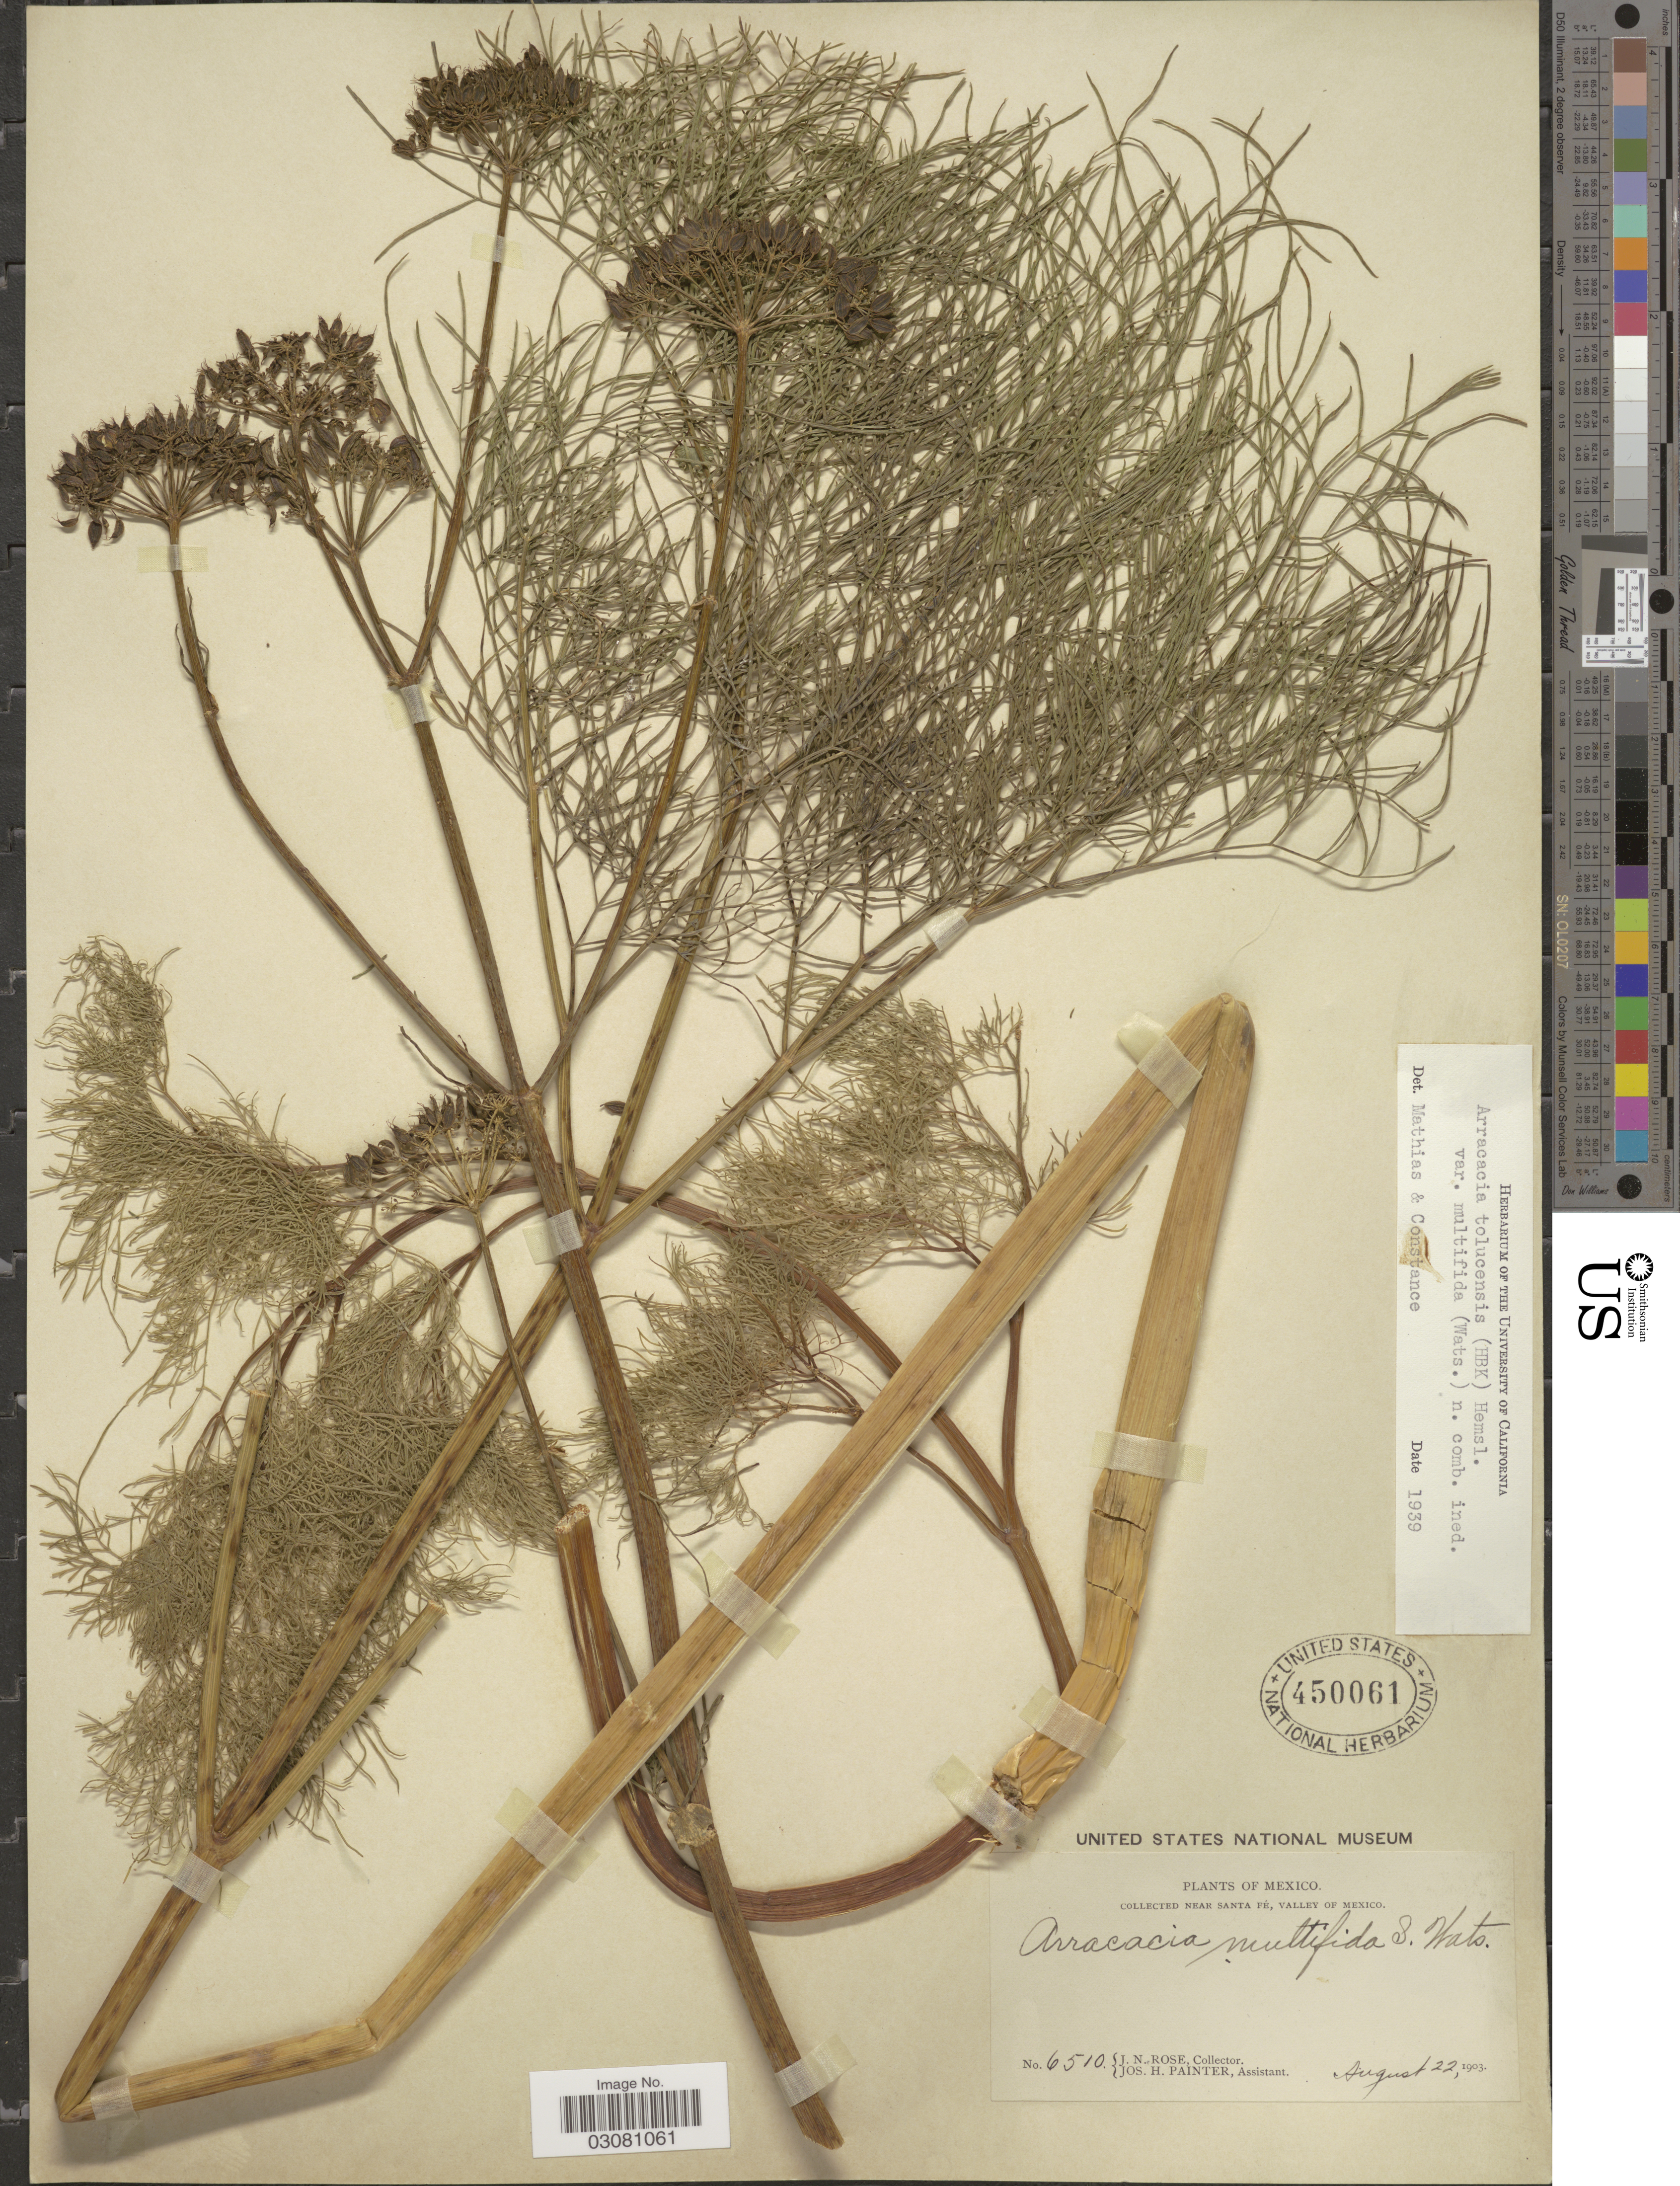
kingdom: Plantae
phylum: Tracheophyta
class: Magnoliopsida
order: Apiales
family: Apiaceae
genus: Arracacia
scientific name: Arracacia tolucensis var. multifida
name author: (S. Watson) Mathias & Constance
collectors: J. N. Rose & J. H. Painter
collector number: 6510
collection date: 1903-08-22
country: Mexico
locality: Collected near Santa Fé, Valley of Mexico.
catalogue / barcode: US 450061